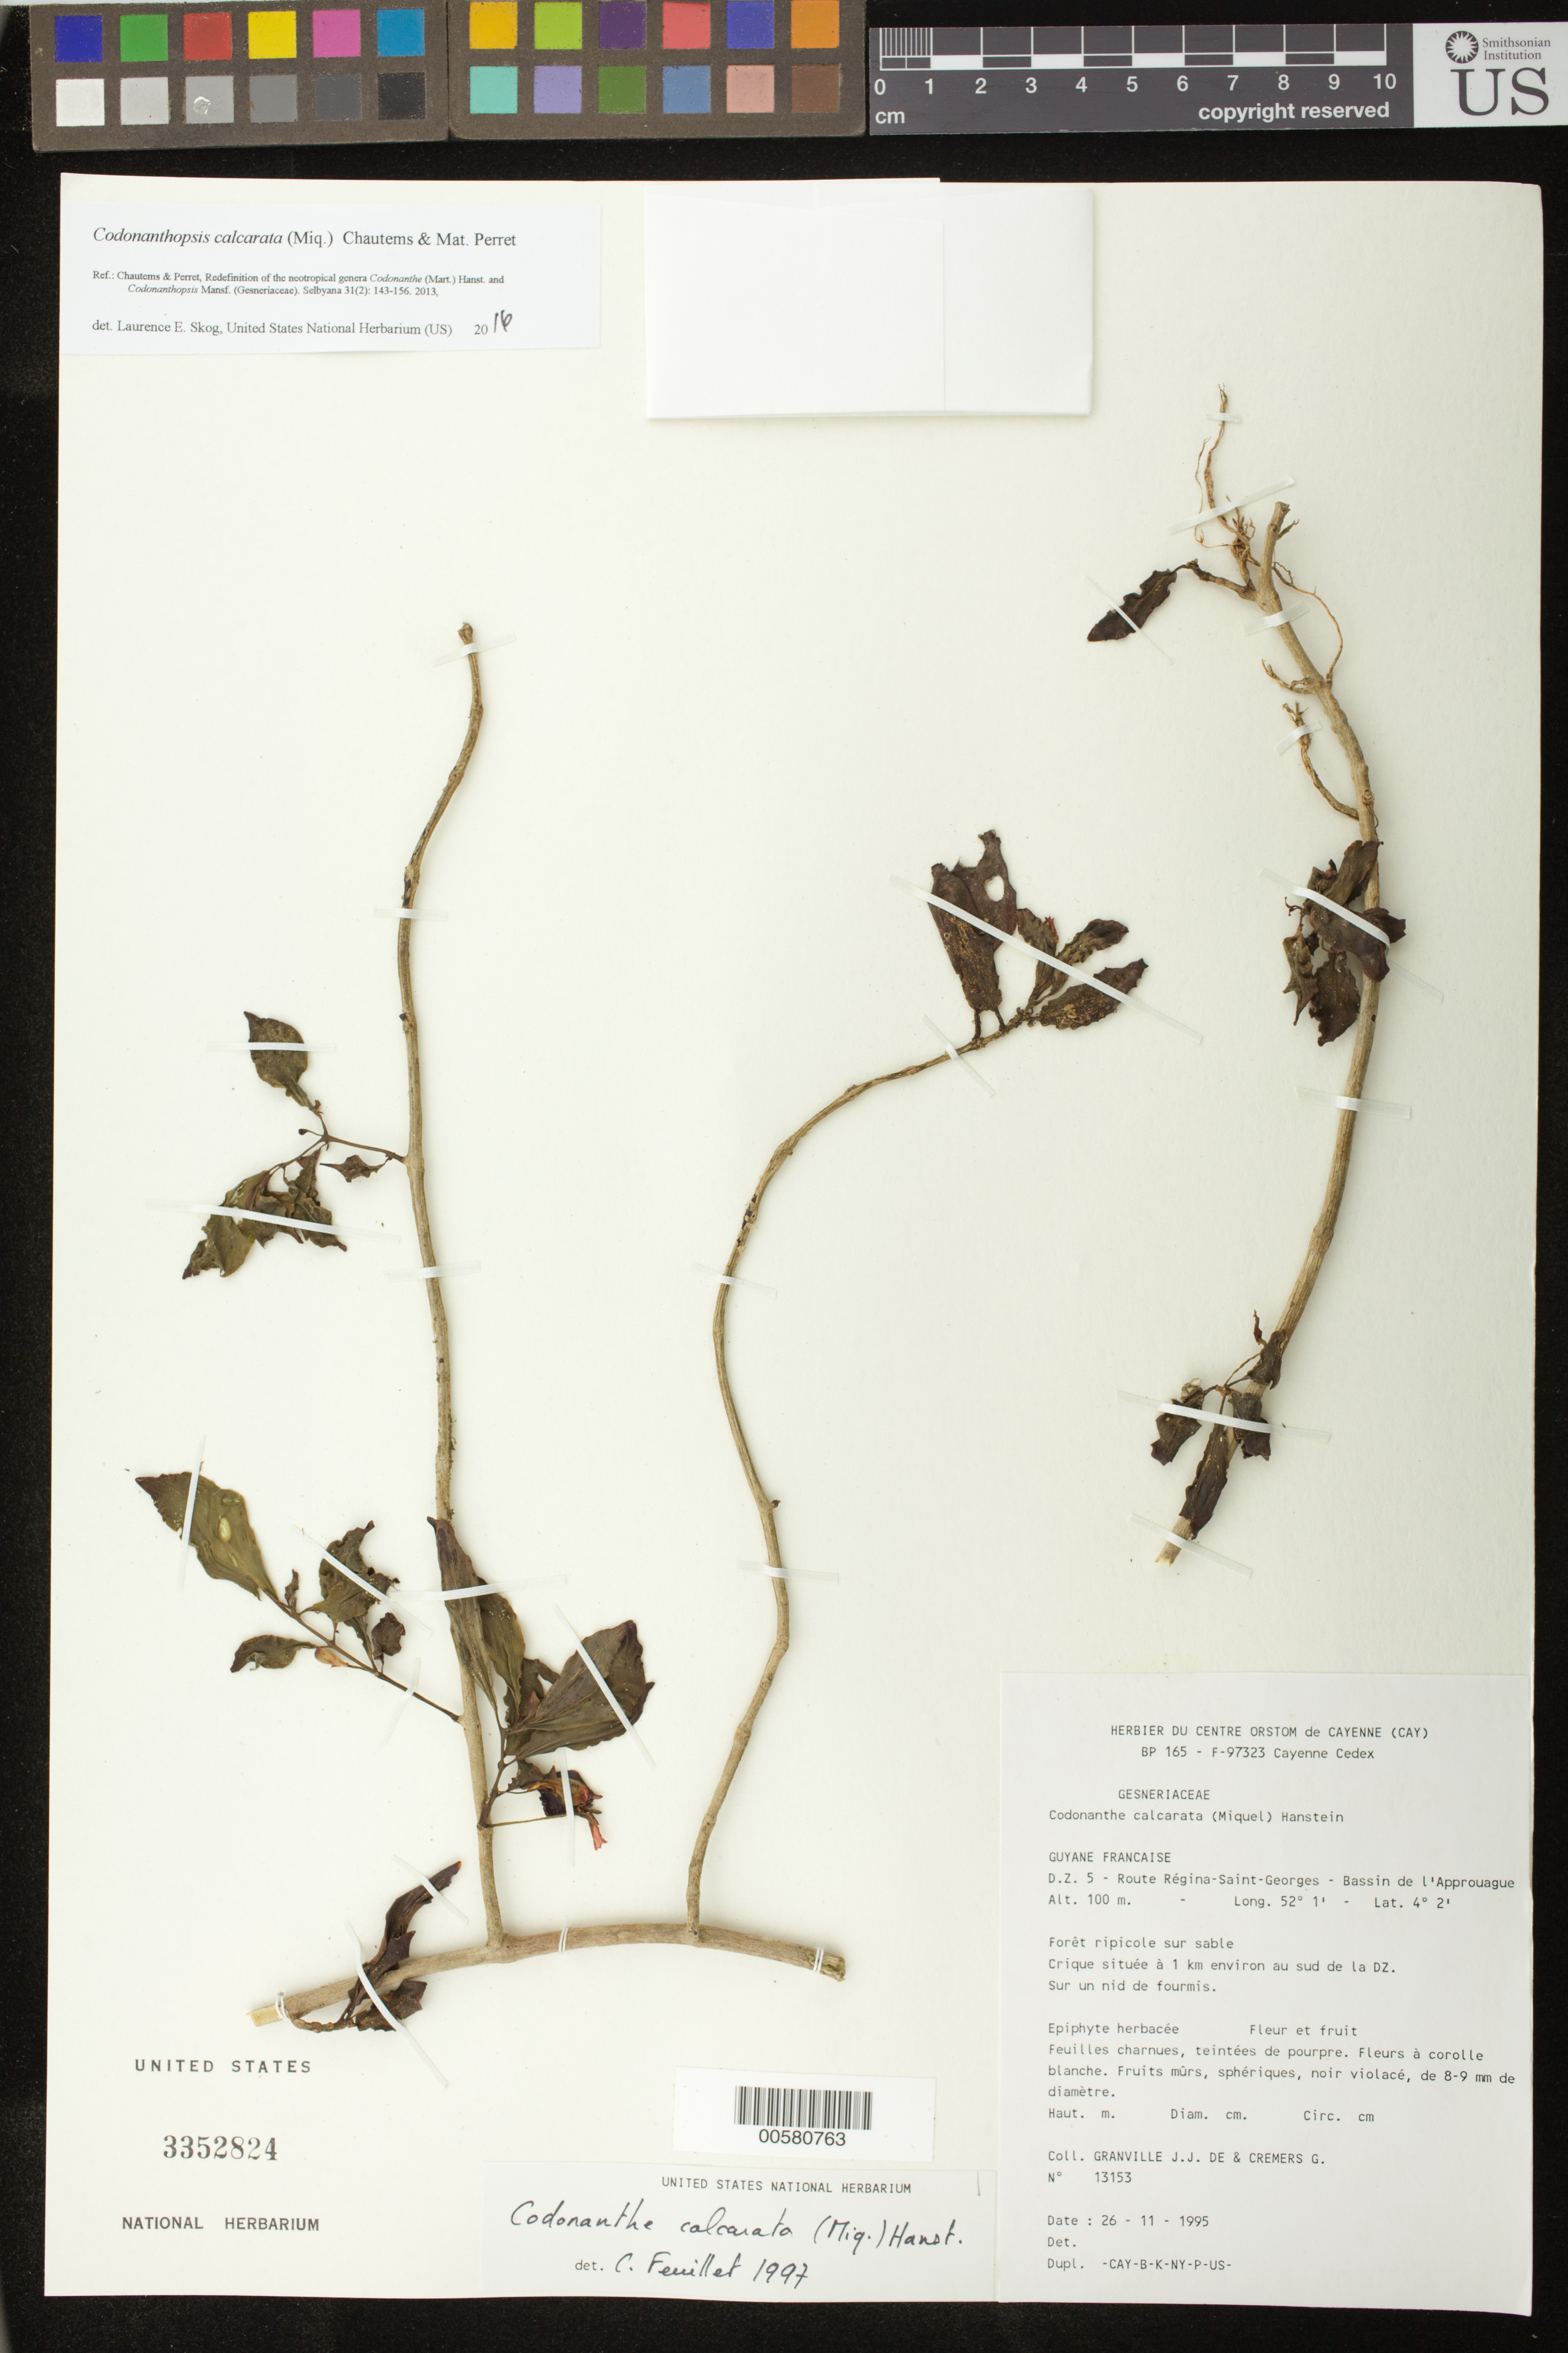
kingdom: Plantae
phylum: Tracheophyta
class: Magnoliopsida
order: Lamiales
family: Gesneriaceae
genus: Codonanthopsis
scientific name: Codonanthopsis calcarata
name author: (Miq.) Chautems & Mat.Perret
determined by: Skog, Laurence E.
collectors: J.-J. de Granville & G. Cremers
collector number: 13153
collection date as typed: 26 Nov 1995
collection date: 1995-11-26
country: French Guiana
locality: D.Z. 5, route Régine - Saint-Georges, bassin de l'Approuague; crique située à 1 km environ au sud de la DZ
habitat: Forêt ripicole sur sable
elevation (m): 100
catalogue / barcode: US 3352824